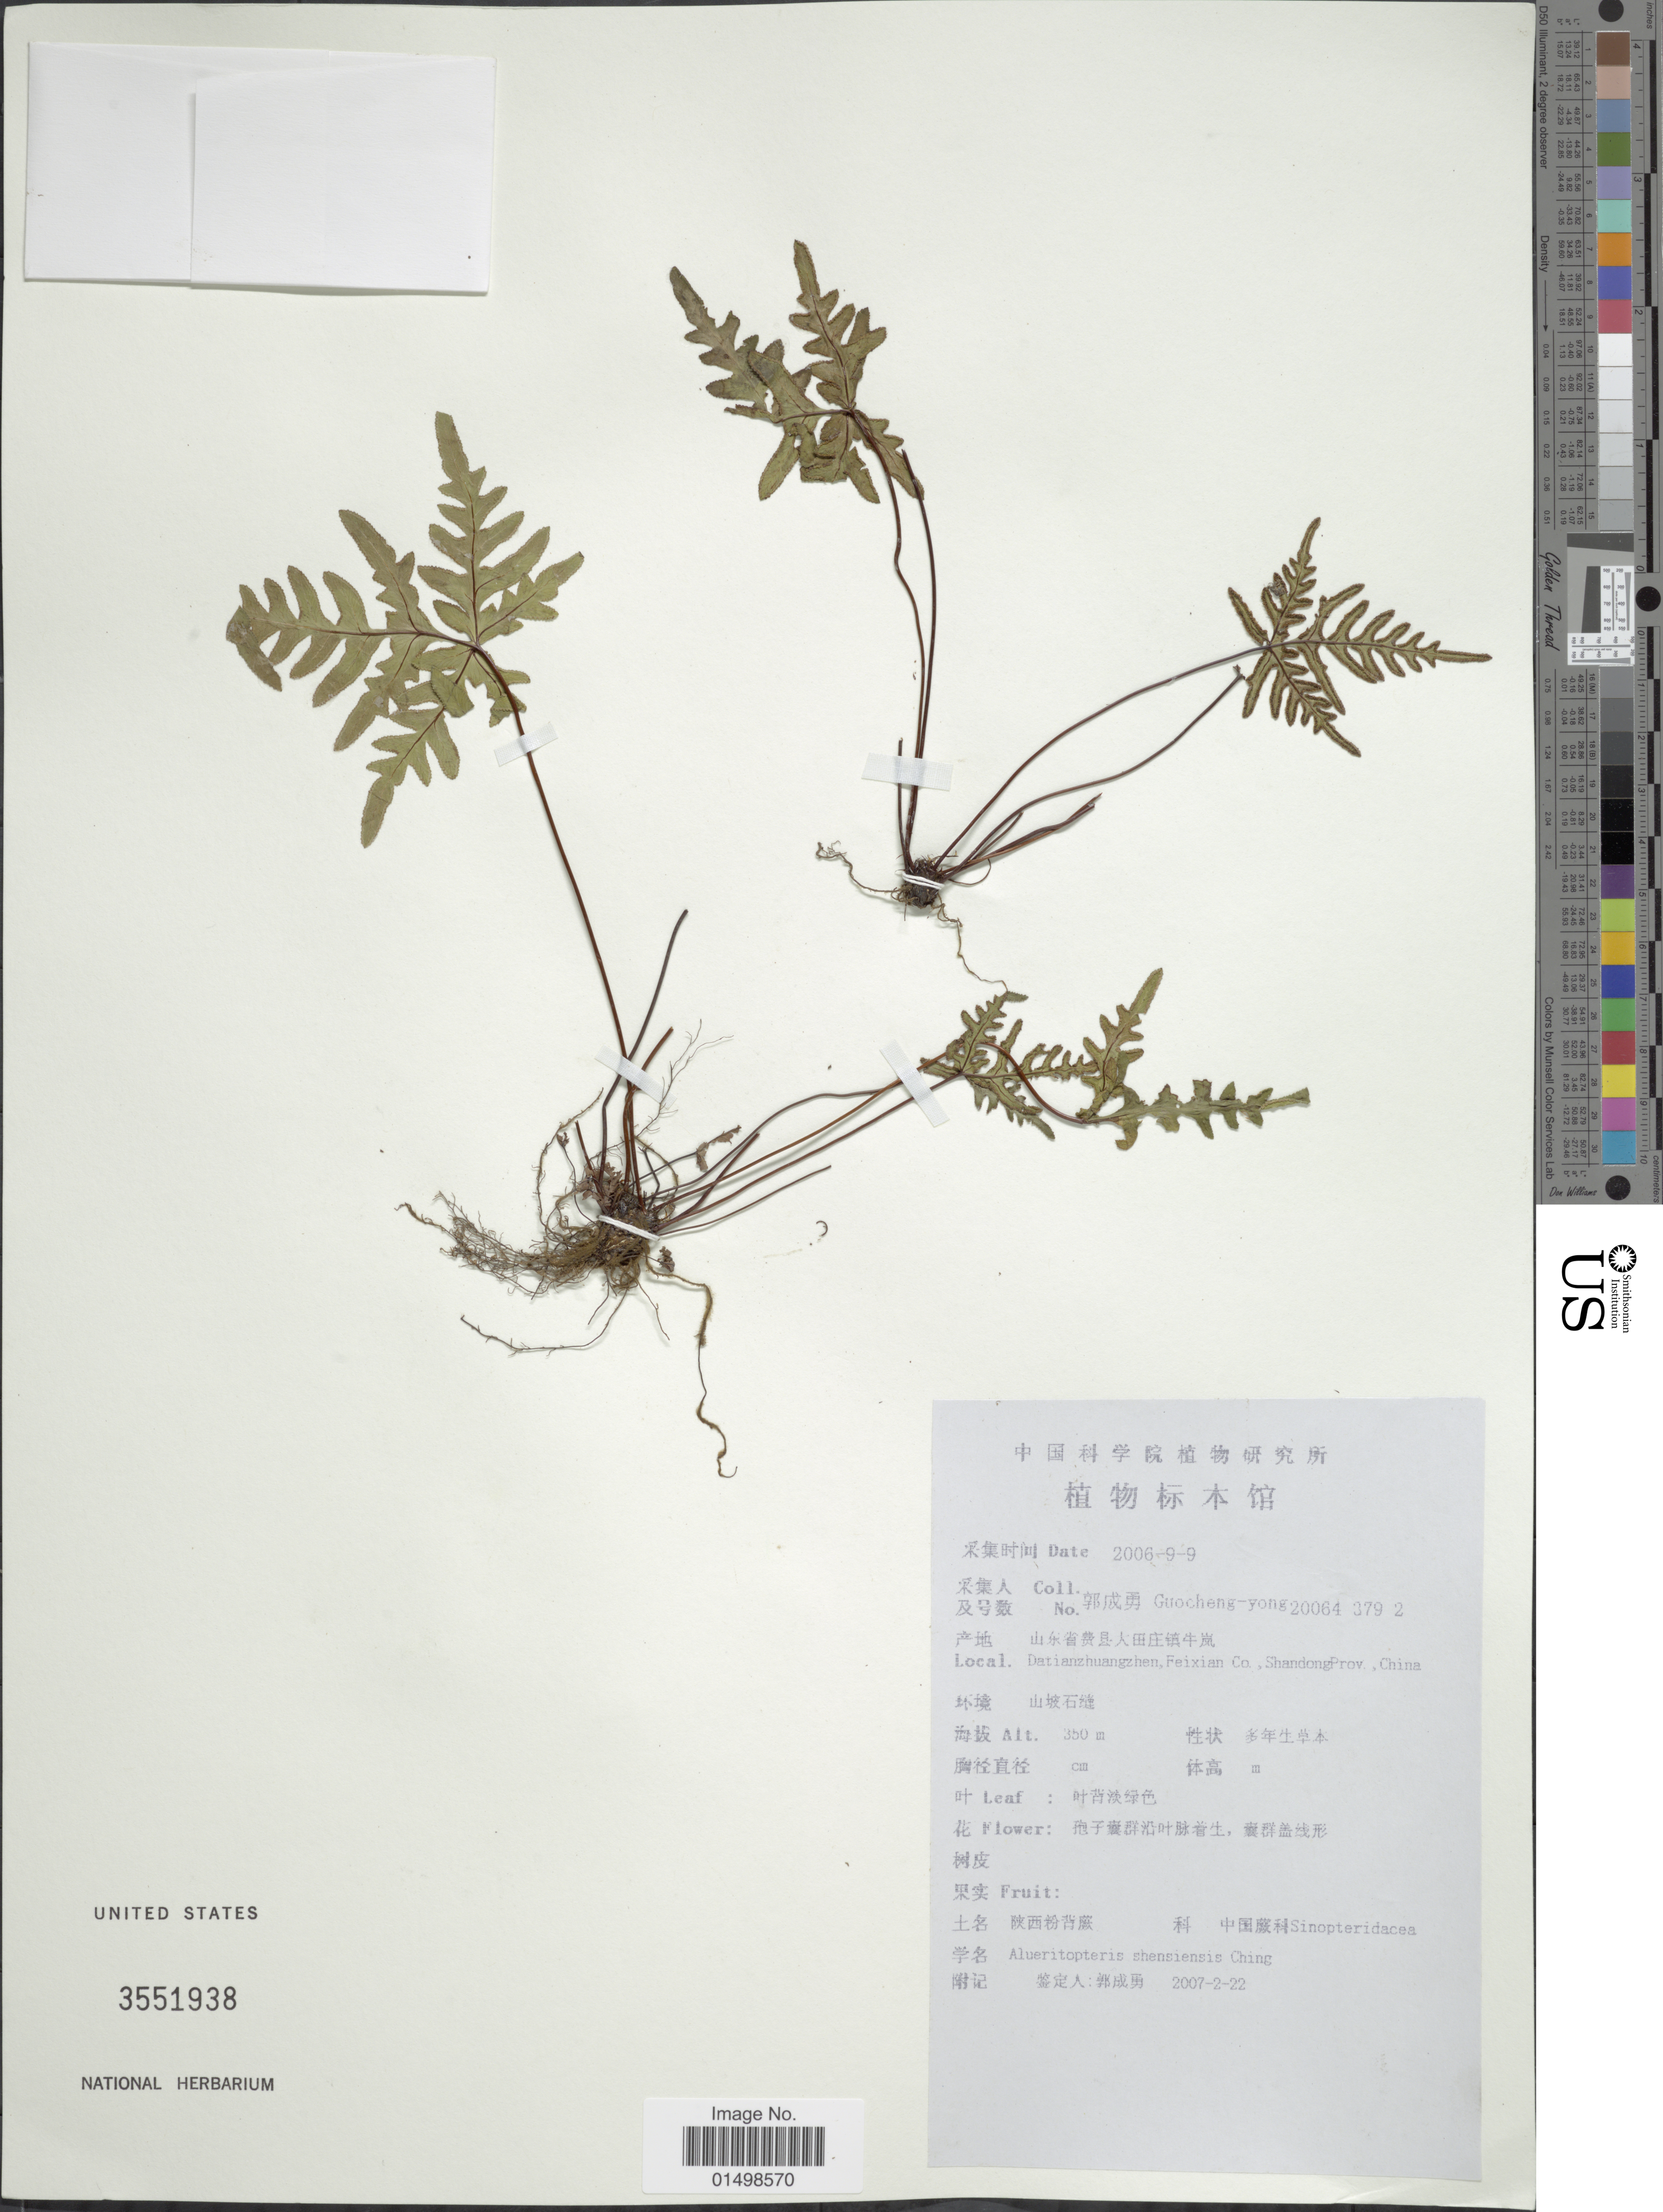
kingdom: Plantae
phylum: Tracheophyta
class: Polypodiopsida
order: Polypodiales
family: Pteridaceae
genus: Aleuritopteris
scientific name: Aleuritopteris shensiensis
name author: Ching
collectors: Guo cheng-yong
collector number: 20064 379 2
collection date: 2006-09-09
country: China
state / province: Shandong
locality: Datianzhuangzhen, Feixian Co.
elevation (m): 350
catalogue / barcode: US 3551938